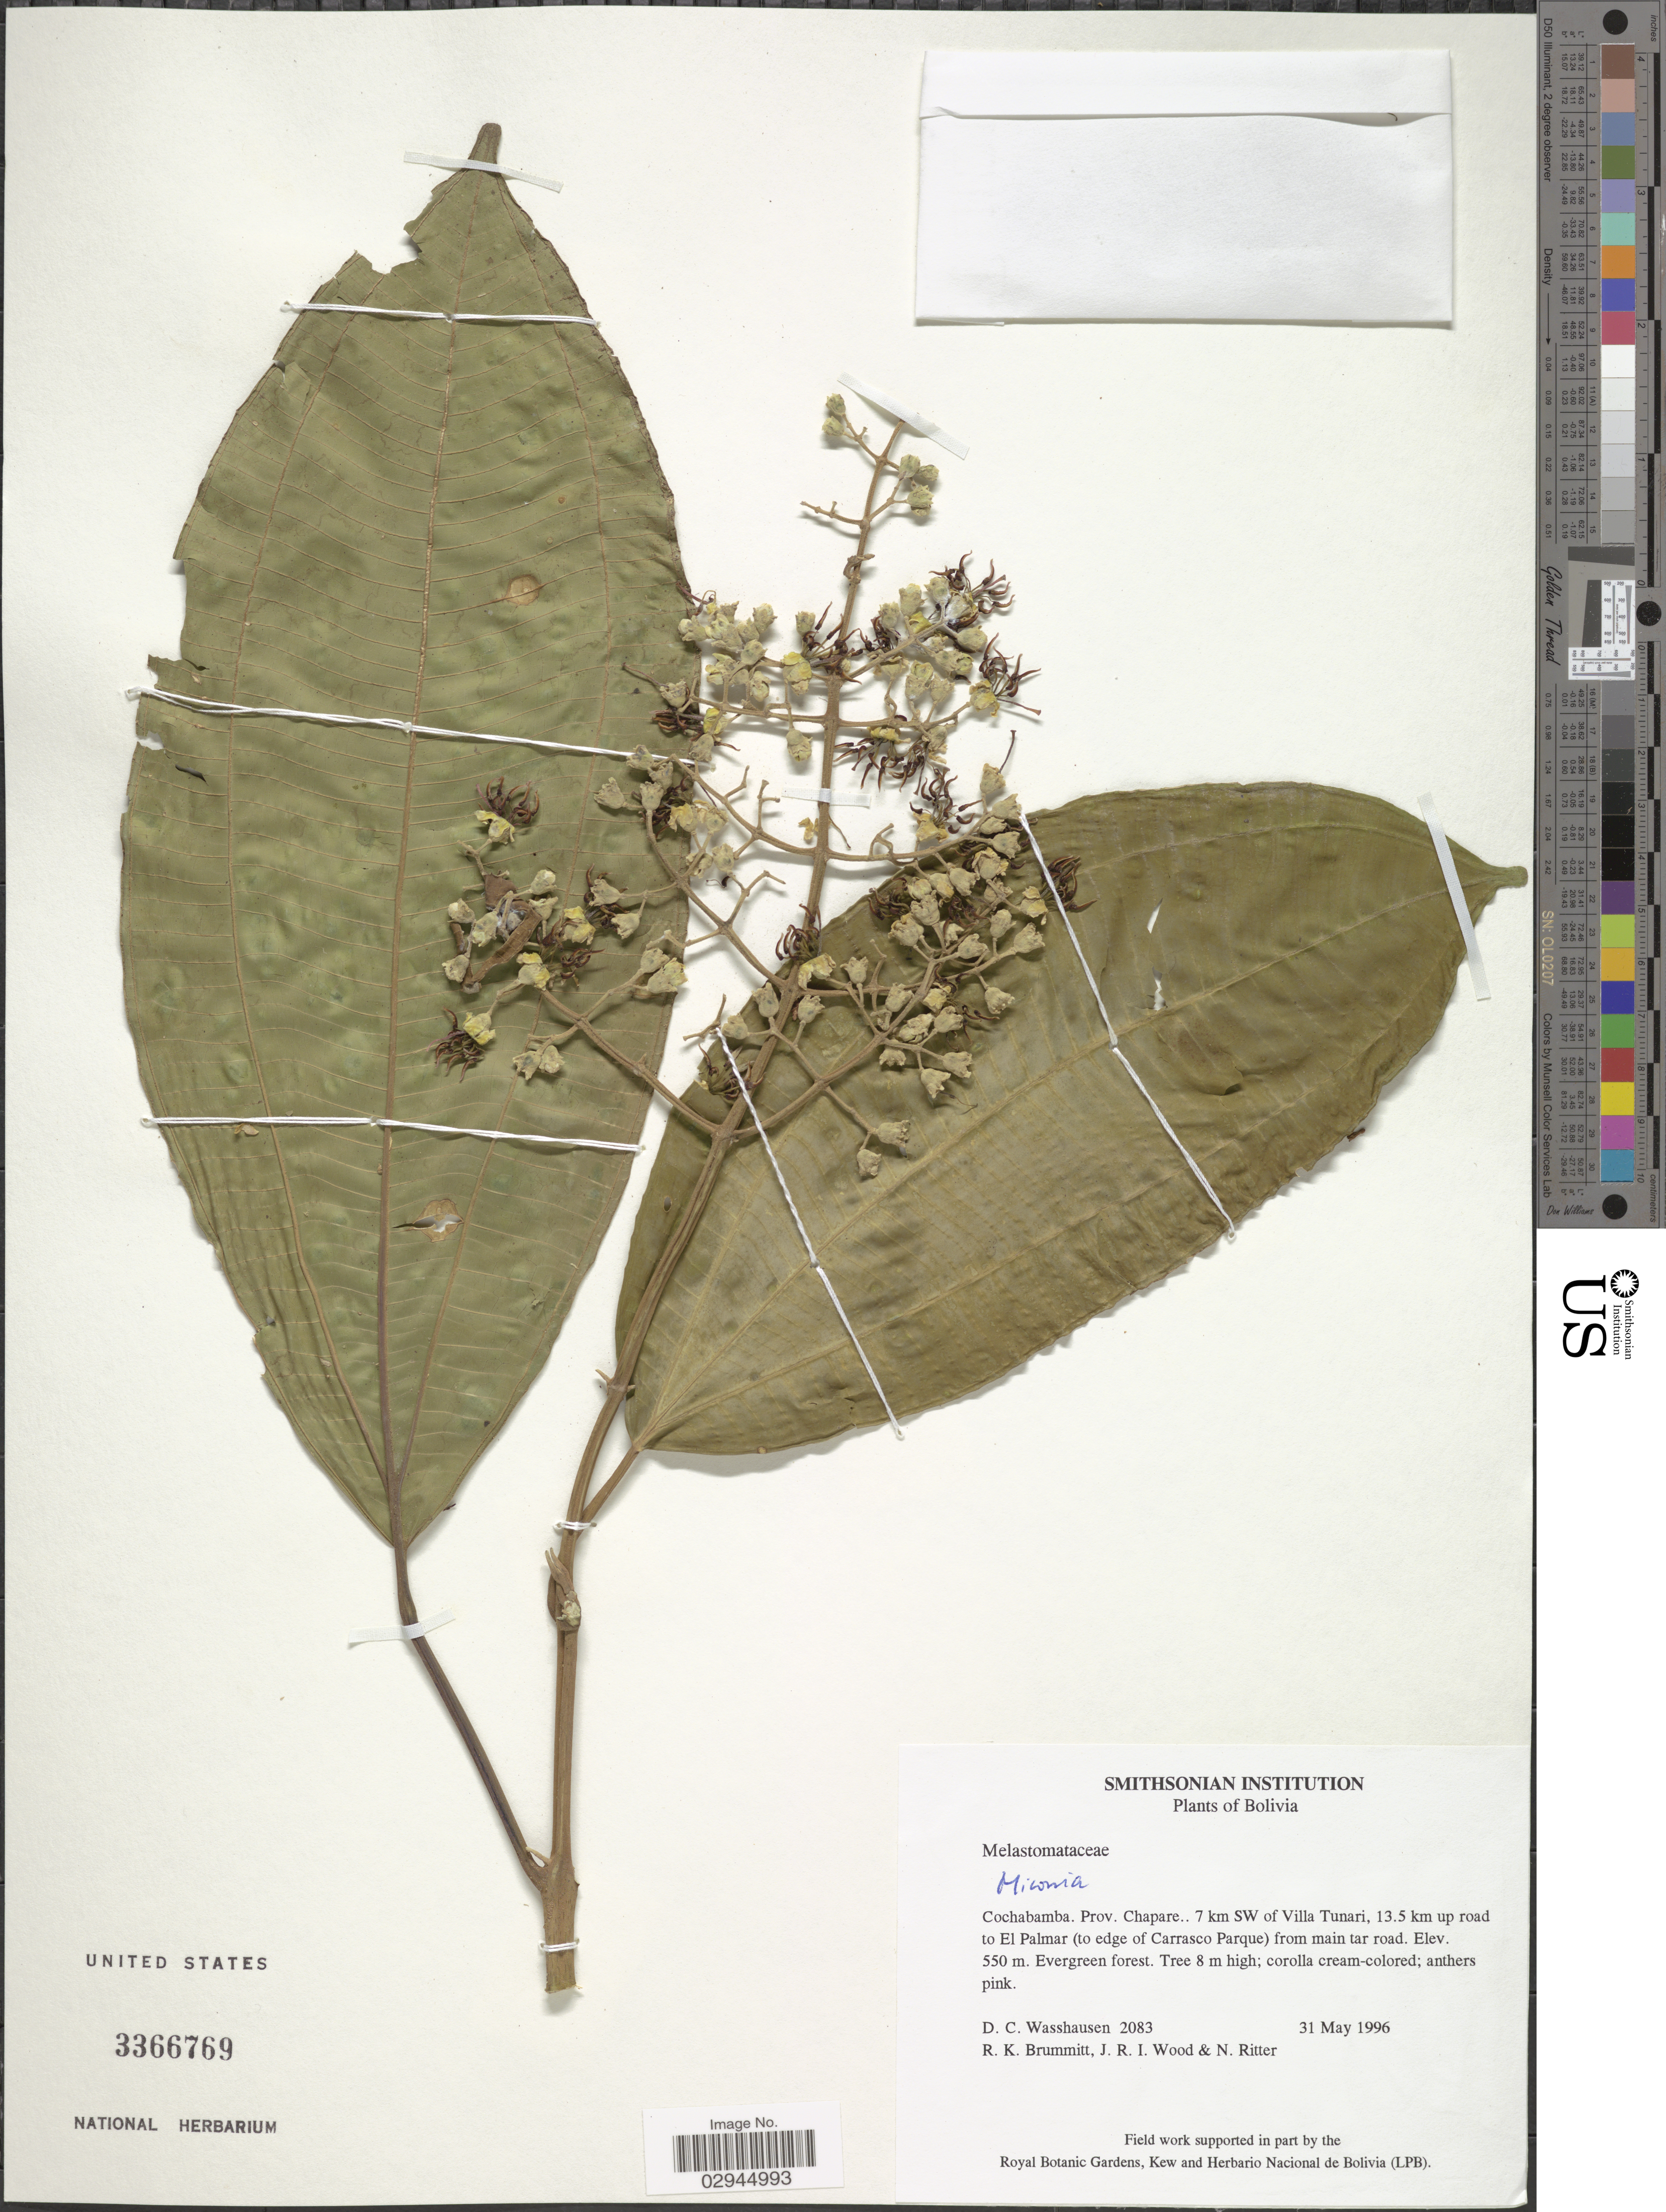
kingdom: Plantae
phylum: Tracheophyta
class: Magnoliopsida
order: Myrtales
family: Melastomataceae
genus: Miconia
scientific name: Miconia sp.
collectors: D. C. Wasshausen, R. K. Brummitt, J. R. I. Wood & N. Ritter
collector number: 2083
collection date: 1996-05-31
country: Bolivia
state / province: Cochabamba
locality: Prov. Chapare. 7 km SW of Villa Tunari, 13.5 km up road to El Palmar (to edge of Carrasco Parque) from main tar road.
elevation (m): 550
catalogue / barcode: US 3366769